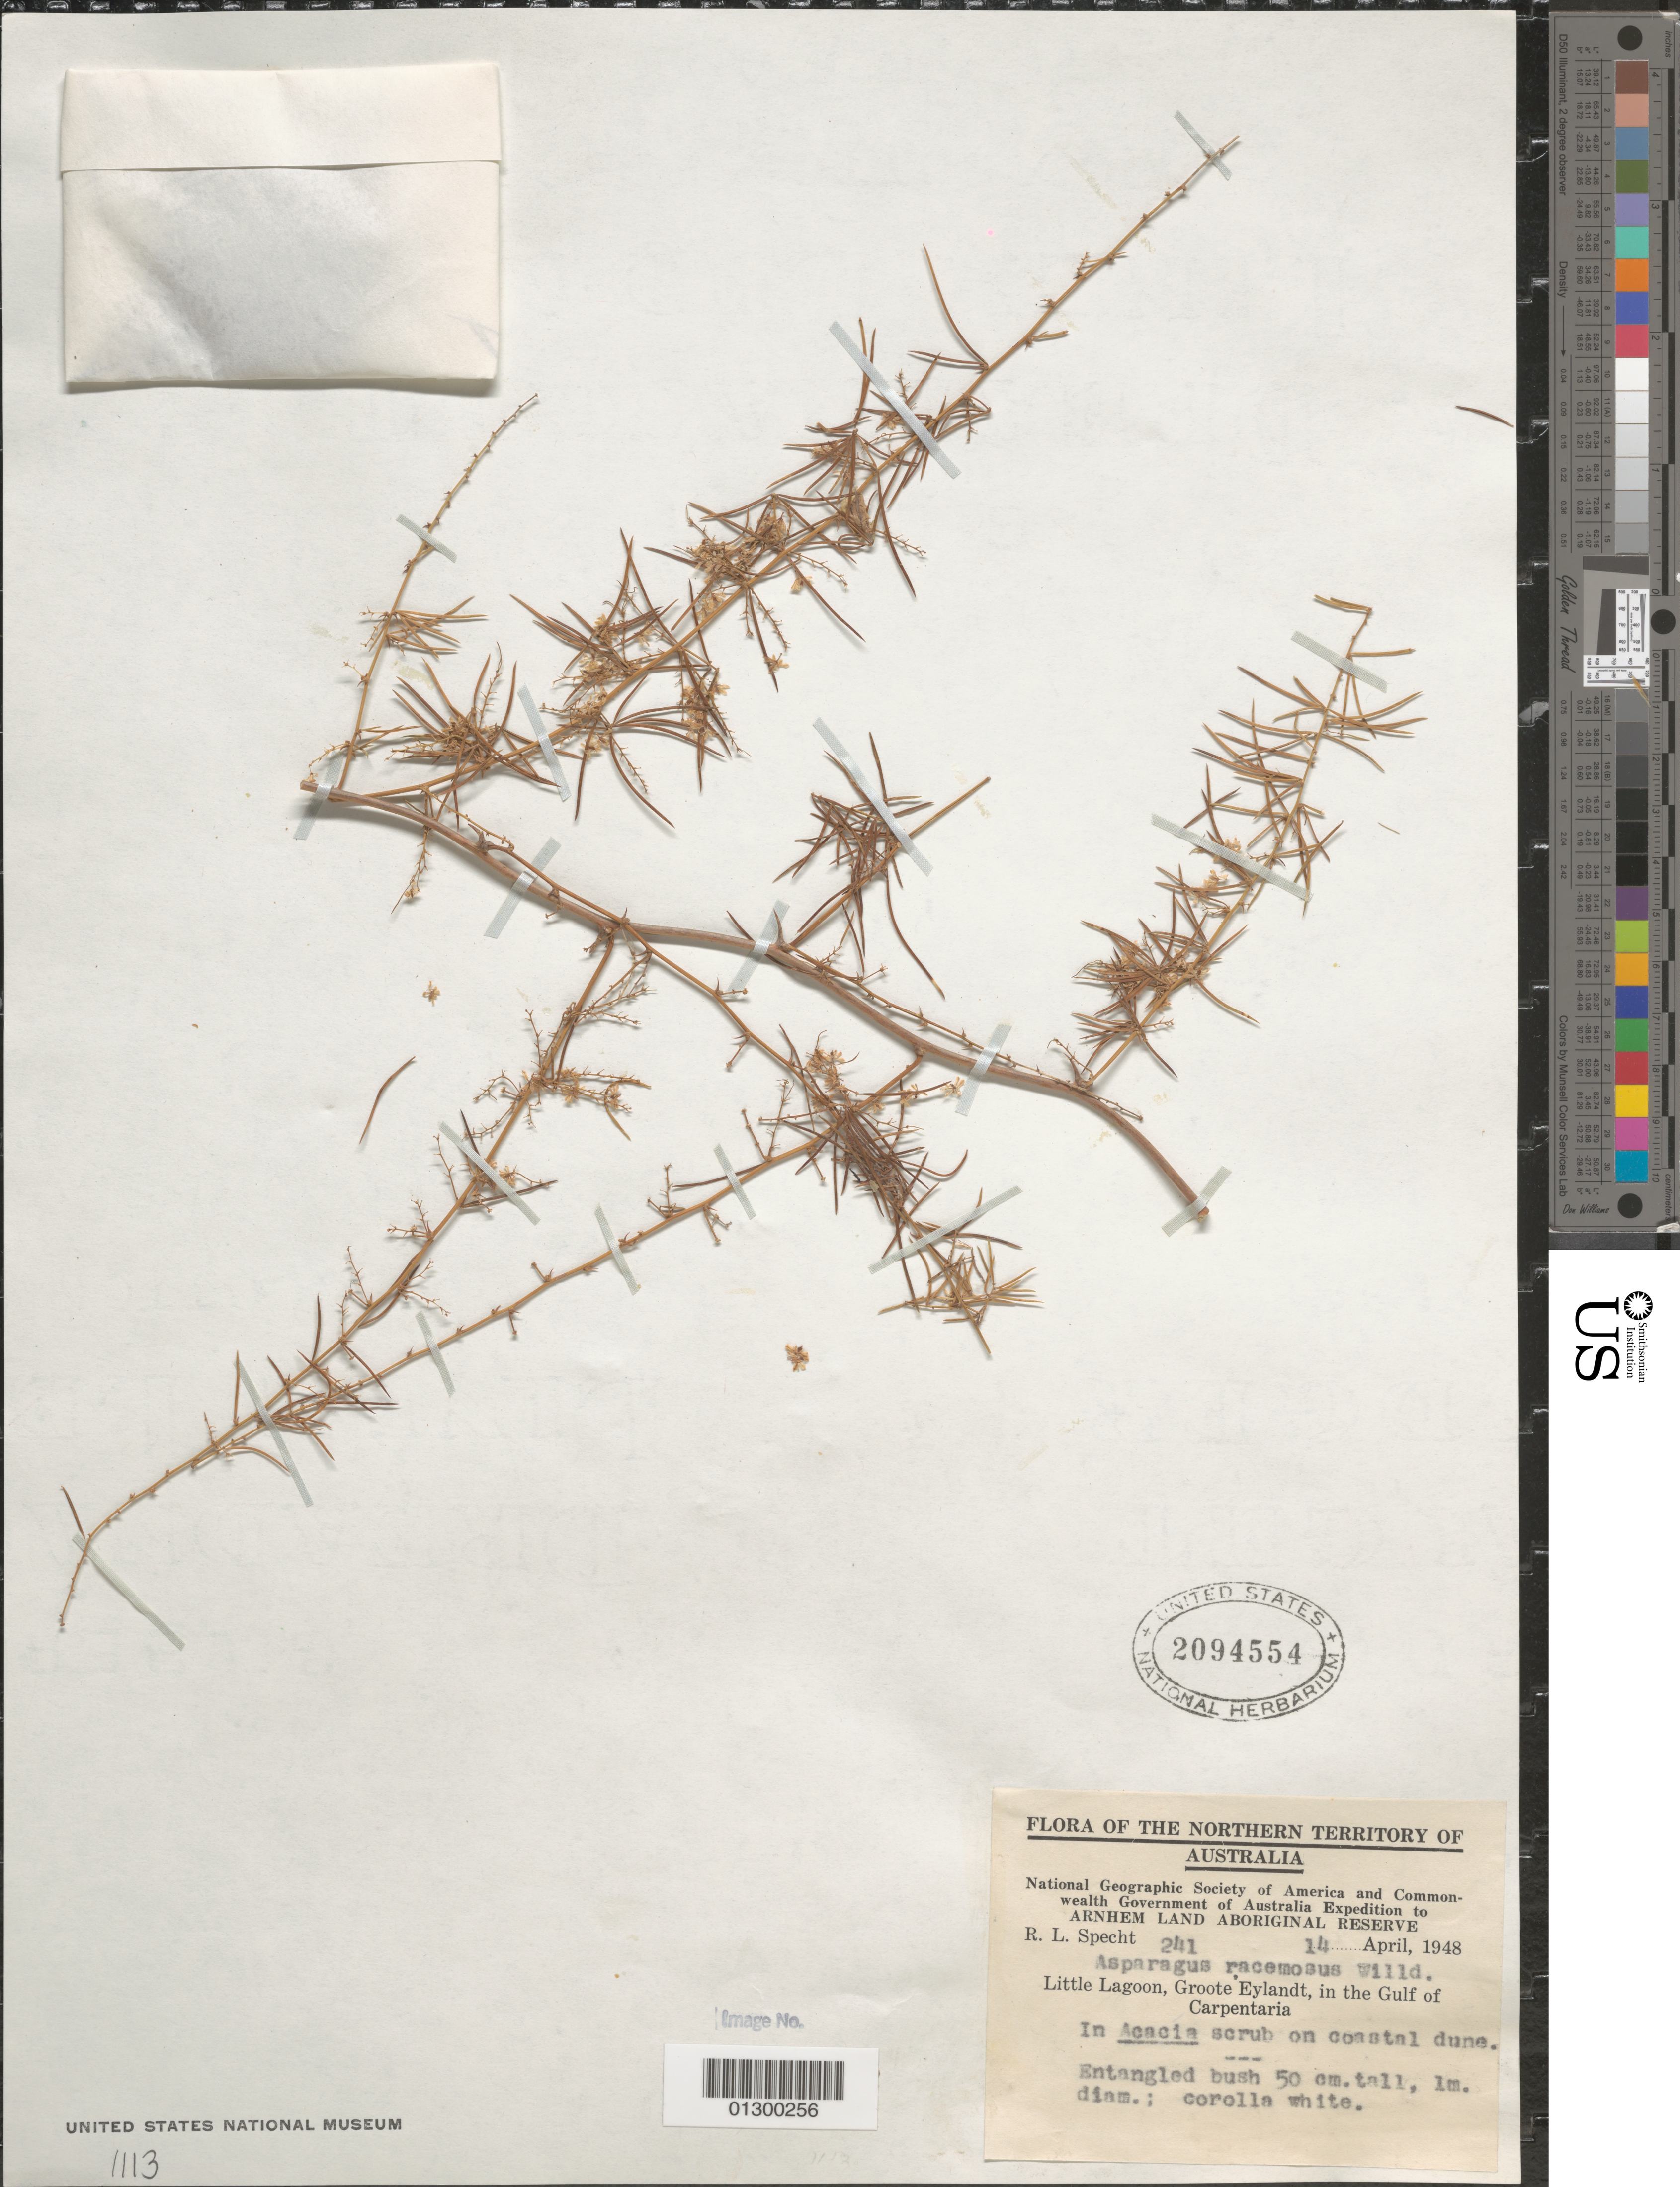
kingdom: Plantae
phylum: Tracheophyta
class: Liliopsida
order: Asparagales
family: Asparagaceae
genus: Asparagus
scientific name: Asparagus racemosus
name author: Willd.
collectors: R. L. Specht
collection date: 1948-04-14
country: Australia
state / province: Northern Territory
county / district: East Arnhem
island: Groote Eylandt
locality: Little Lagoon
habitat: In Acacia scrub on coastal dune.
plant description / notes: Entangled bush 50 cm. tall, 1 m. diam.; corolla white.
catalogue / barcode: US 2094554